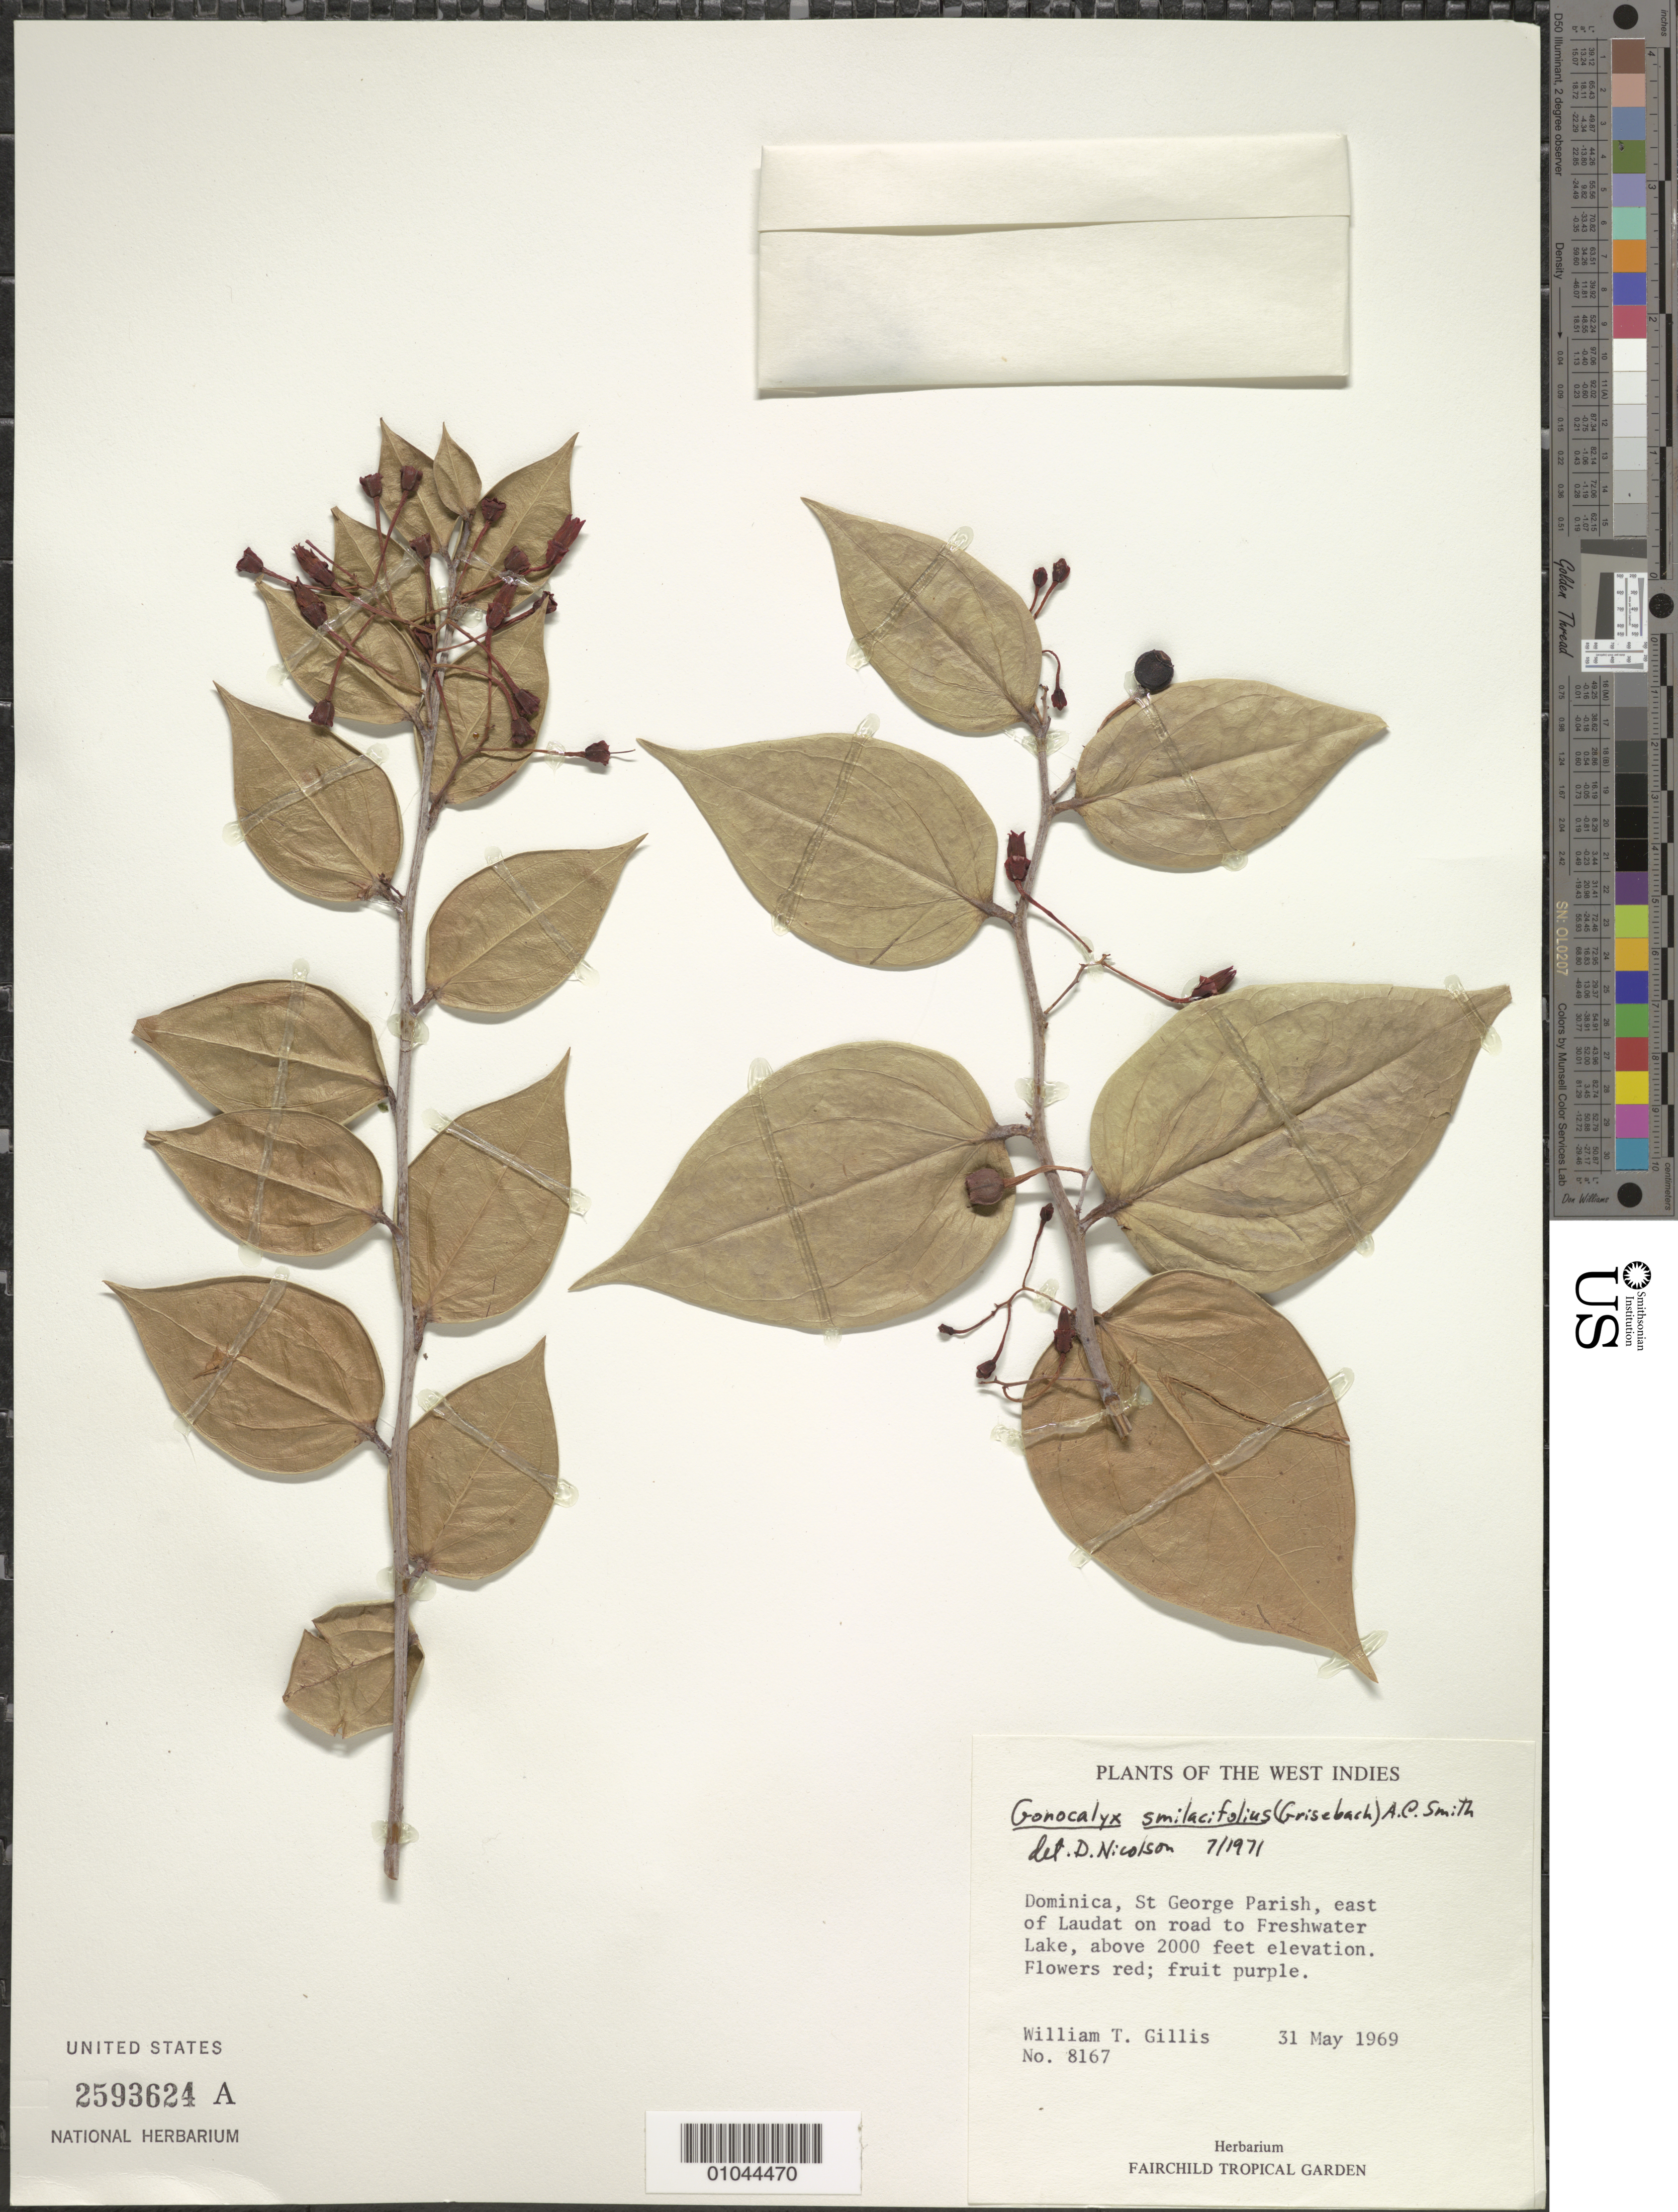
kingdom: Plantae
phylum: Tracheophyta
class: Magnoliopsida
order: Ericales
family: Ericaceae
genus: Gonocalyx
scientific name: Gonocalyx smilacifolius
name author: (Griseb.) A.C. Sm.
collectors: W. T. Gillis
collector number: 8167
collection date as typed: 31 May 1969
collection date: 1969-05-31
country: Dominica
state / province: St. George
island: Dominica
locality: Dominica, St. George Parish, east of Laudat on road to Freshwater Lake,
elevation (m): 610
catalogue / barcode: US 2593624